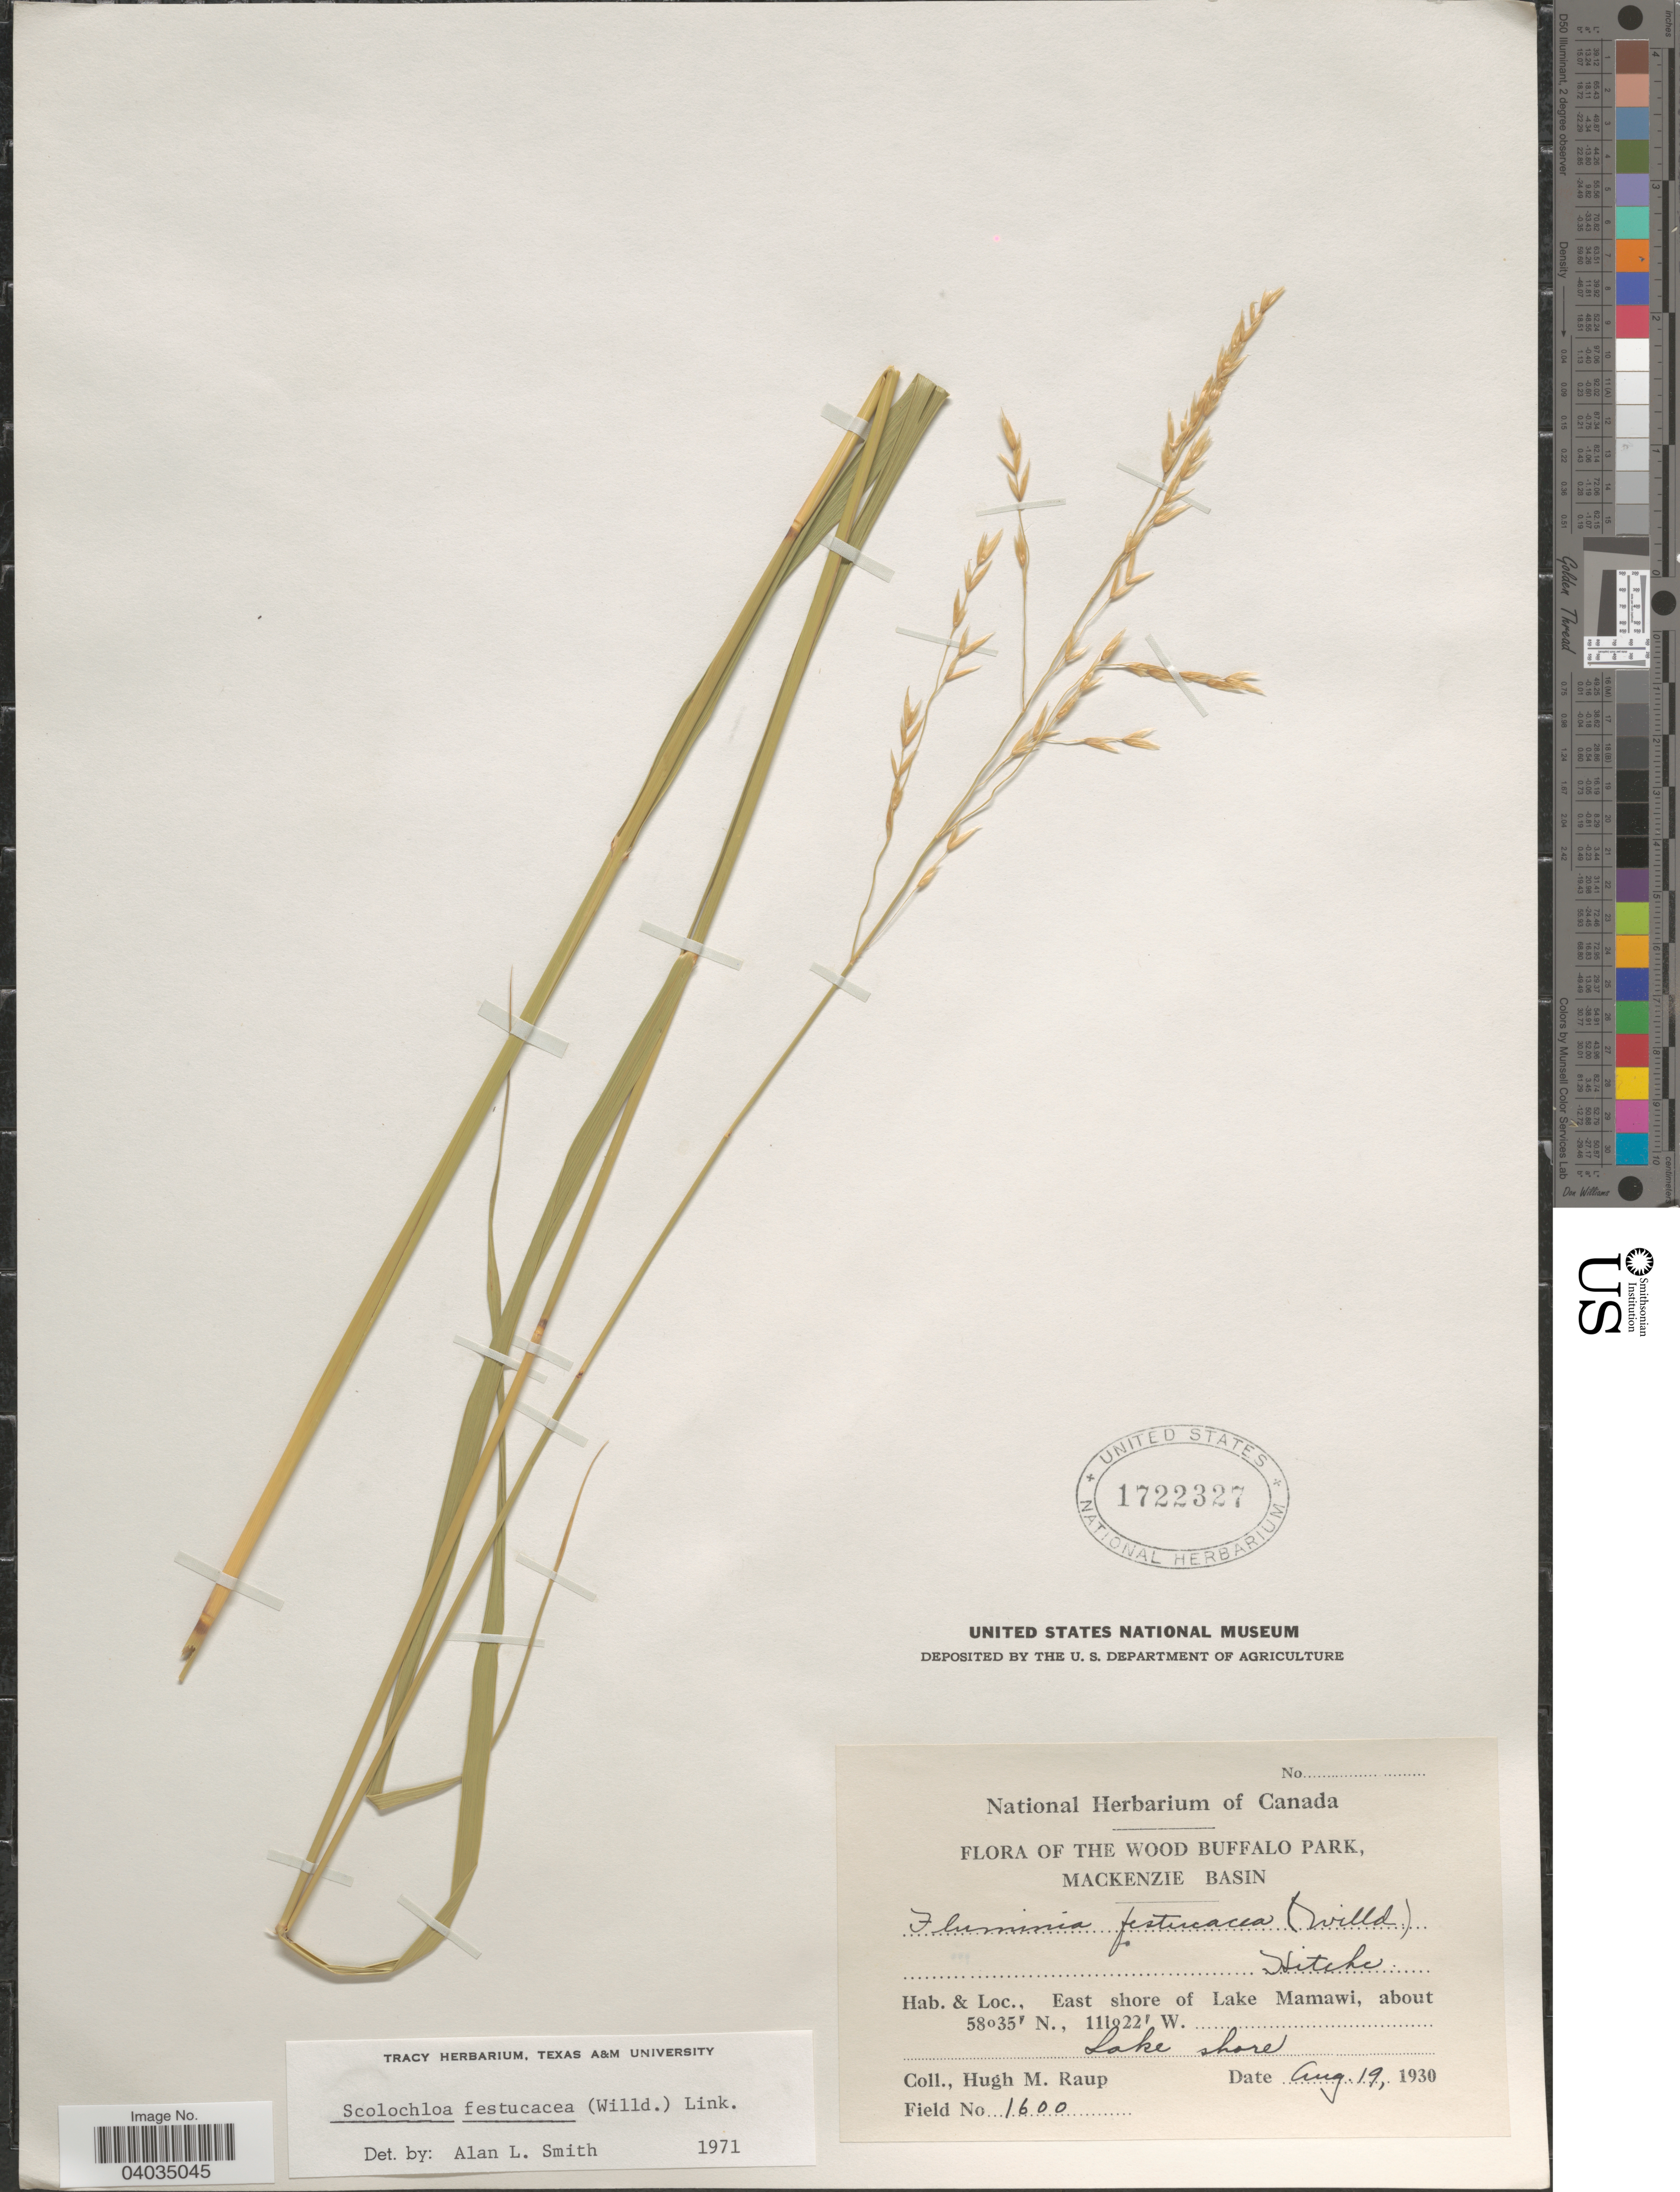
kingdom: Plantae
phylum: Tracheophyta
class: Liliopsida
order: Poales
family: Poaceae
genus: Scolochloa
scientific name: Scolochloa festucacea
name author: (Willd.) Link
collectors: H. Raup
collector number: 1600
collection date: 1930-08-19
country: Canada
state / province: Alberta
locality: The Wood Buffalo Park, Mackenzie Basin. East shore of Lake Mamawi.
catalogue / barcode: US 1722327